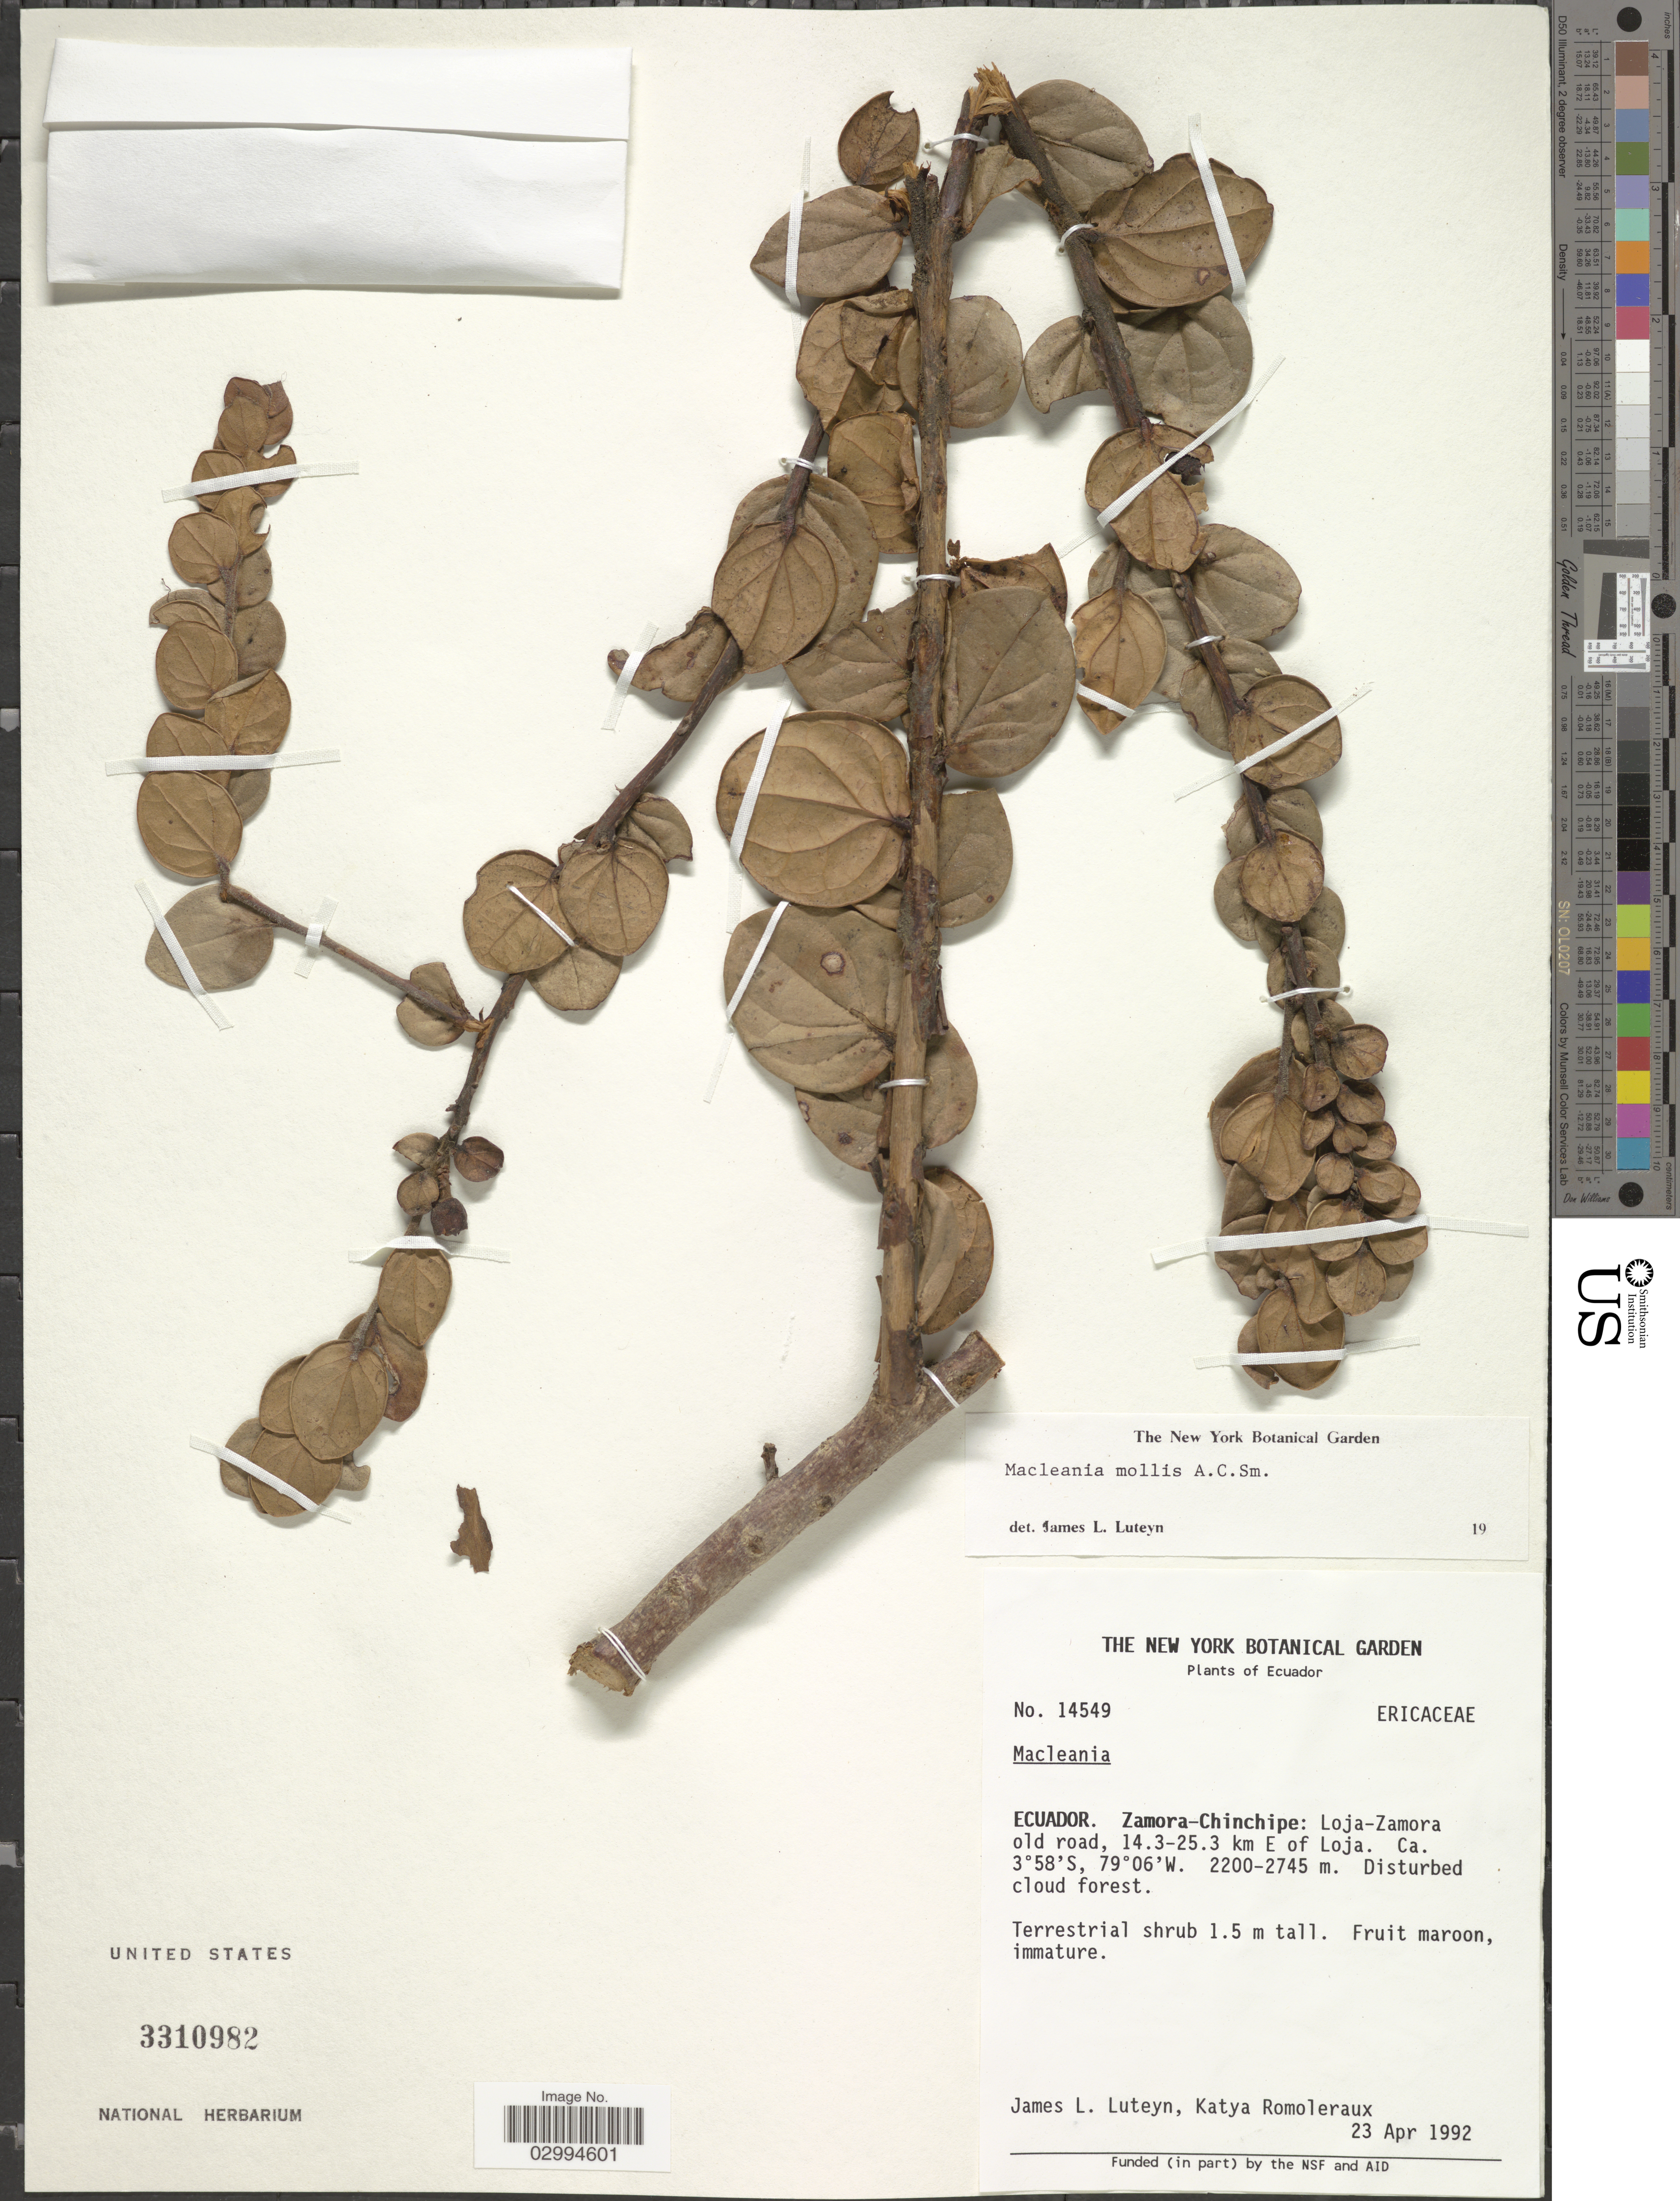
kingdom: Plantae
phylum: Tracheophyta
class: Magnoliopsida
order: Ericales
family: Ericaceae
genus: Macleania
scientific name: Macleania mollis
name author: A.C. Sm.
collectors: J. L. Luteyn & K. Romoleraux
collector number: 14549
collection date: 1992-04-23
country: Ecuador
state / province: Zamora-Chinchipe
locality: Loja-Zamora old road, 14.3-25.3 km E of Loja.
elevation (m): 2200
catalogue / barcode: US 3310982